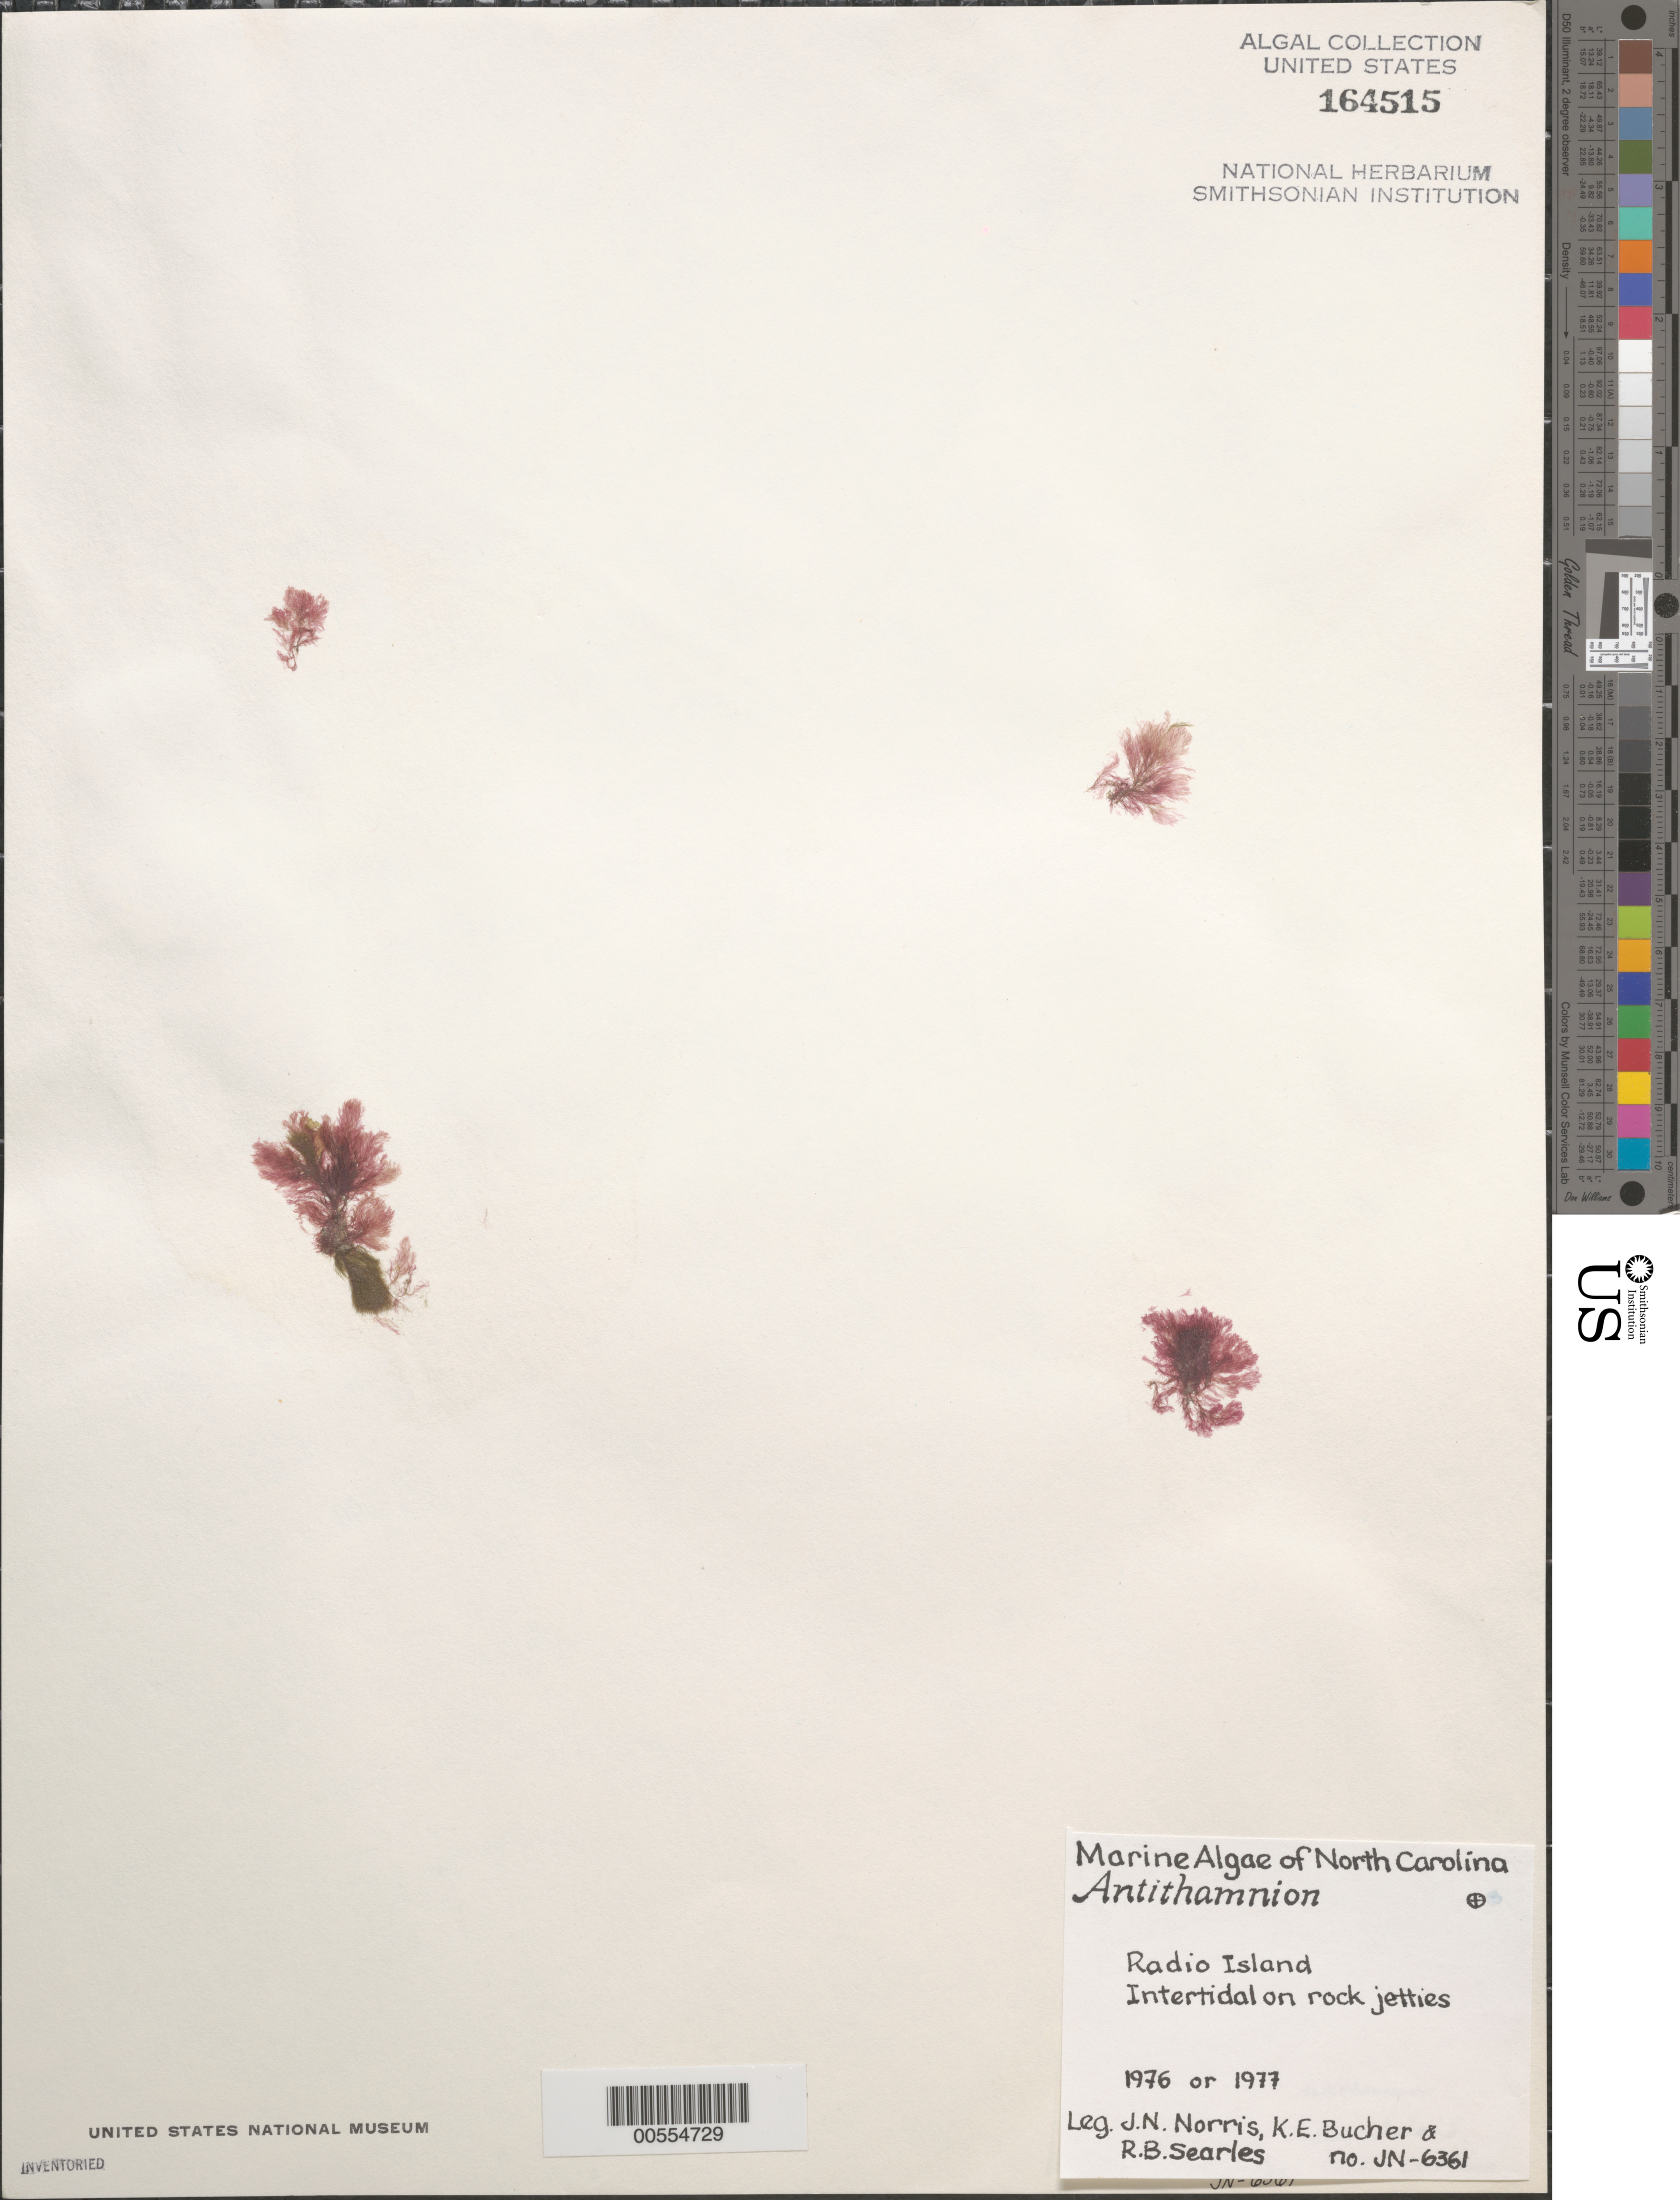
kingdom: Plantae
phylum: Rhodophyta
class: Florideophyceae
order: Ceramiales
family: Ceramiaceae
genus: Antithamnion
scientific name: Antithamnion sp.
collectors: J. N. Norris, K. E. Bucher & R. Searles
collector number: JN-6361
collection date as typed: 1976 OR -- --- 1977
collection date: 1976 or 1977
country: United States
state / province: North Carolina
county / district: Carteret County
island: Radio Island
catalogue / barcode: US 164515